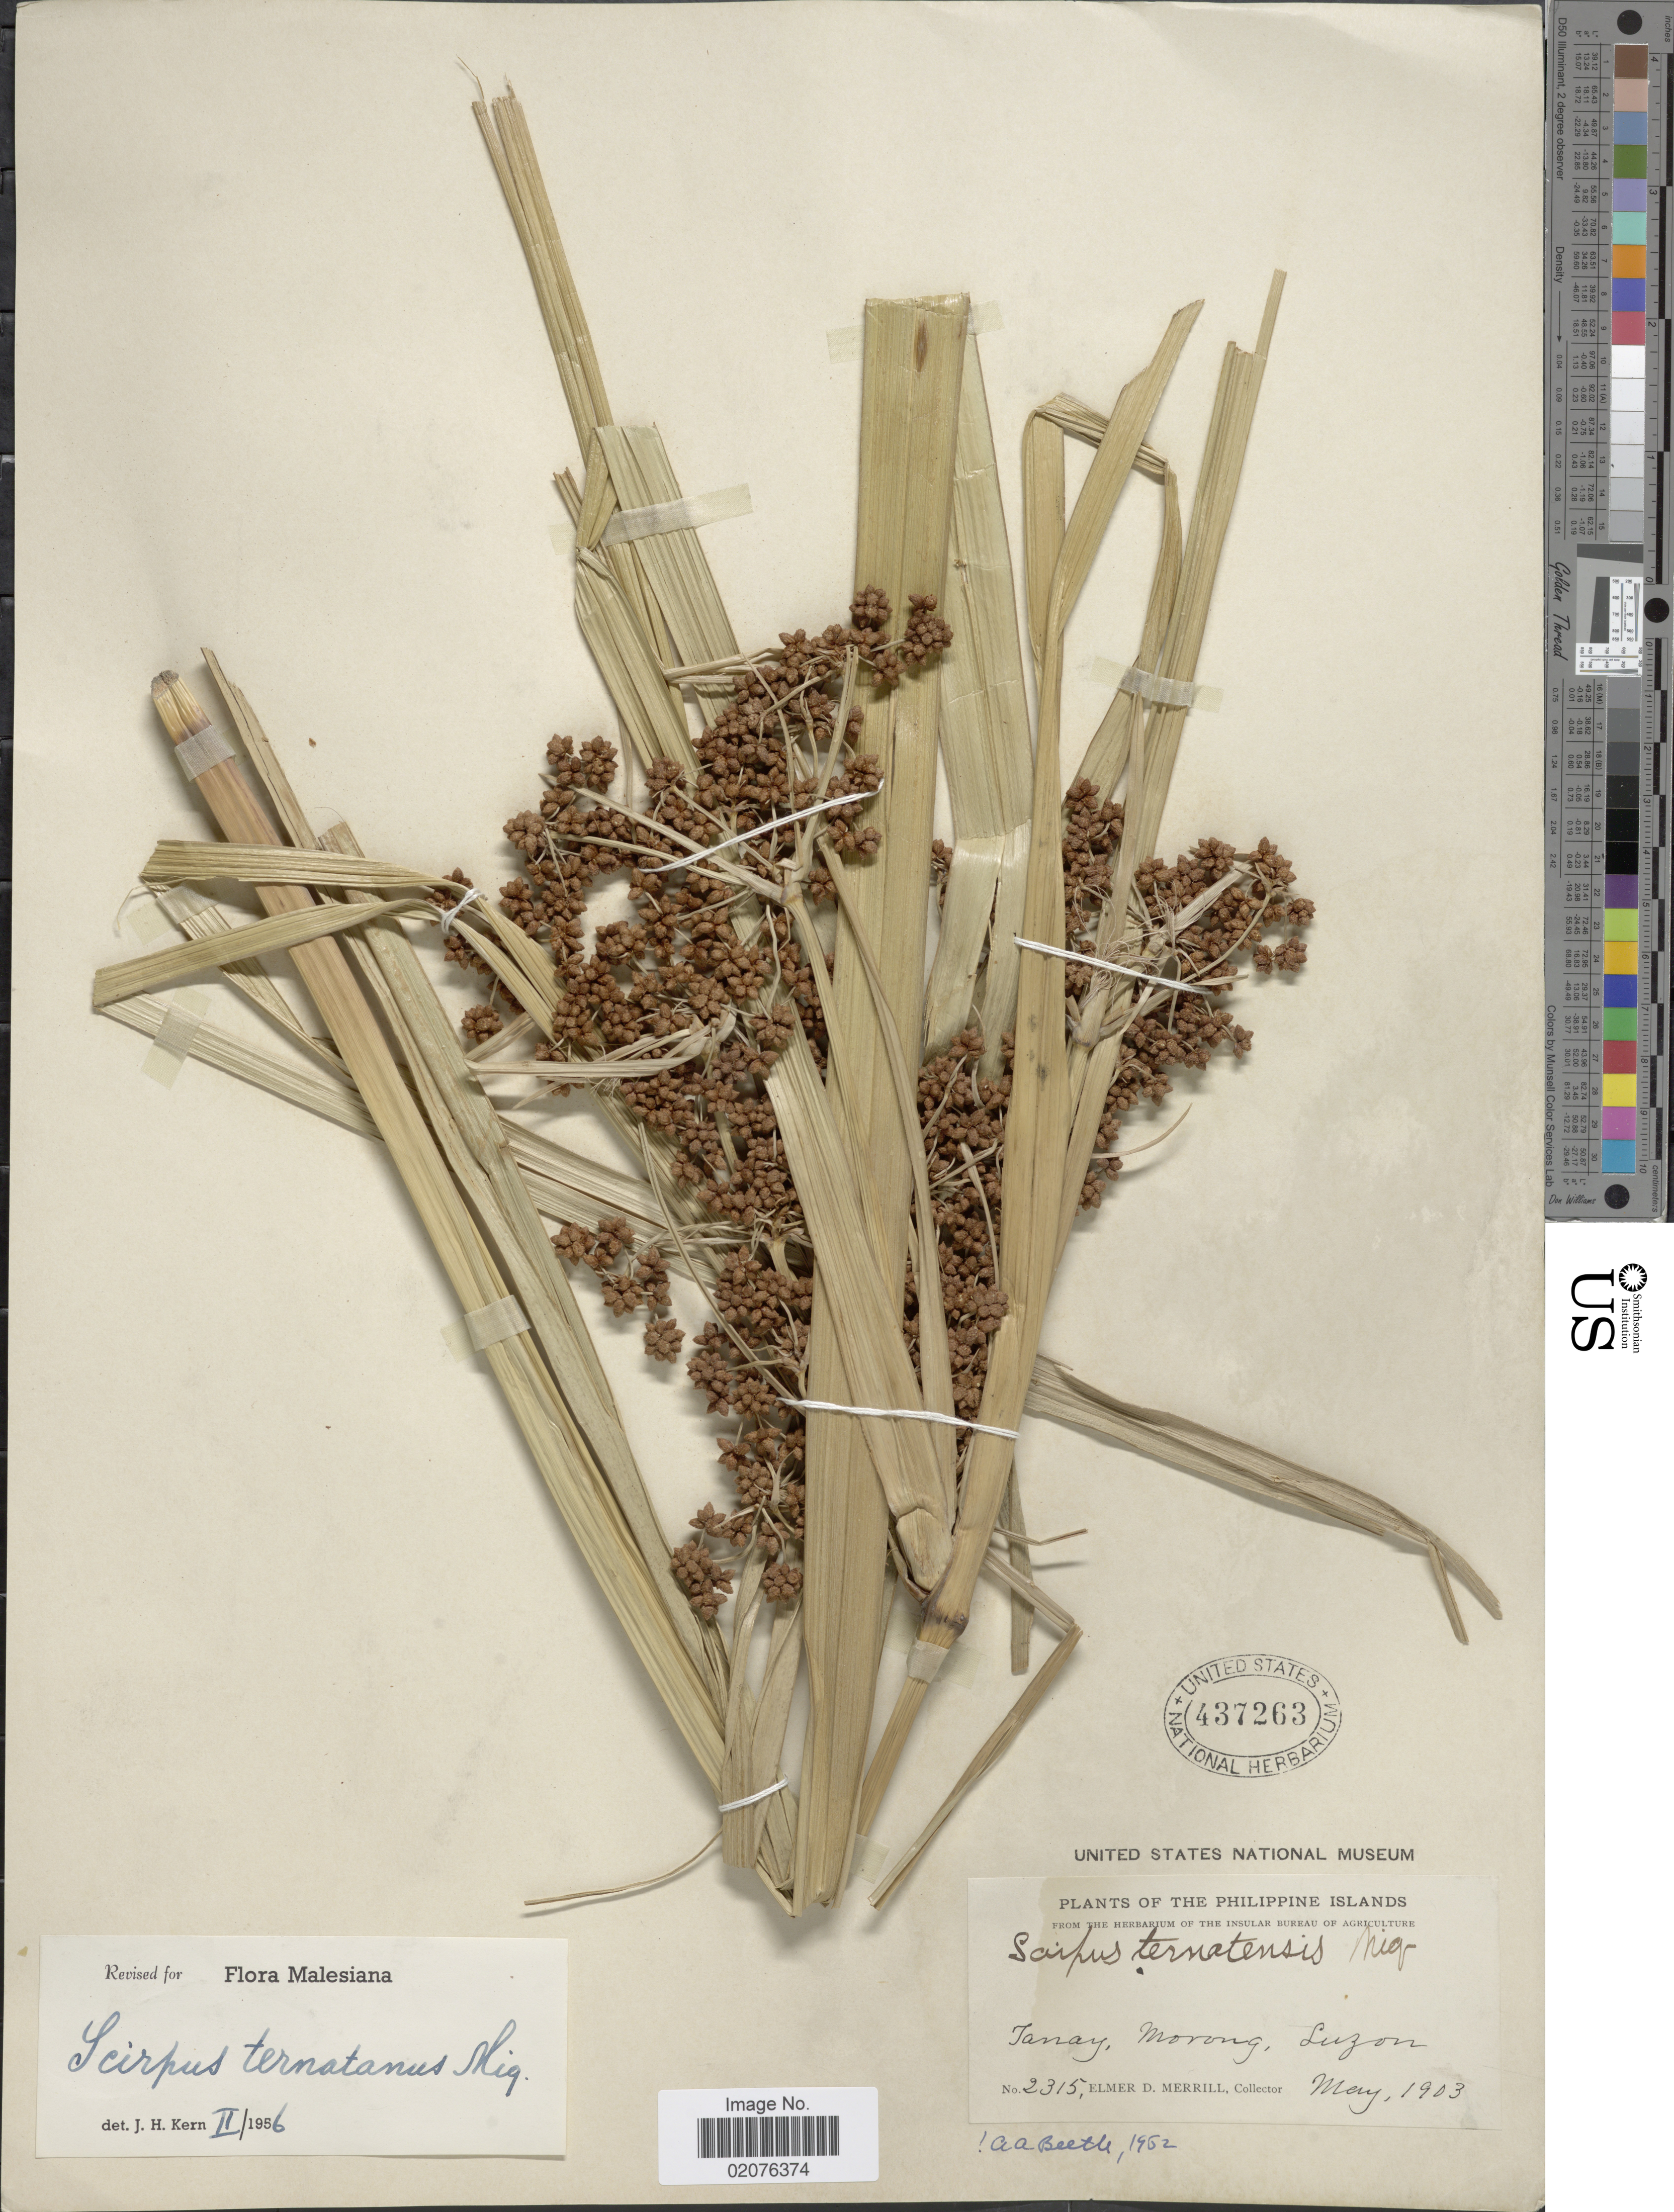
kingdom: Plantae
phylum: Tracheophyta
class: Liliopsida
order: Poales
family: Cyperaceae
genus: Scirpus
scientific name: Scirpus ternatanus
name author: Reinw. ex Miq.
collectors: E. D. Merrill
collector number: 2315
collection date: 1903-05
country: Philippines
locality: Tanay, Morong, Luzon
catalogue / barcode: US 437263